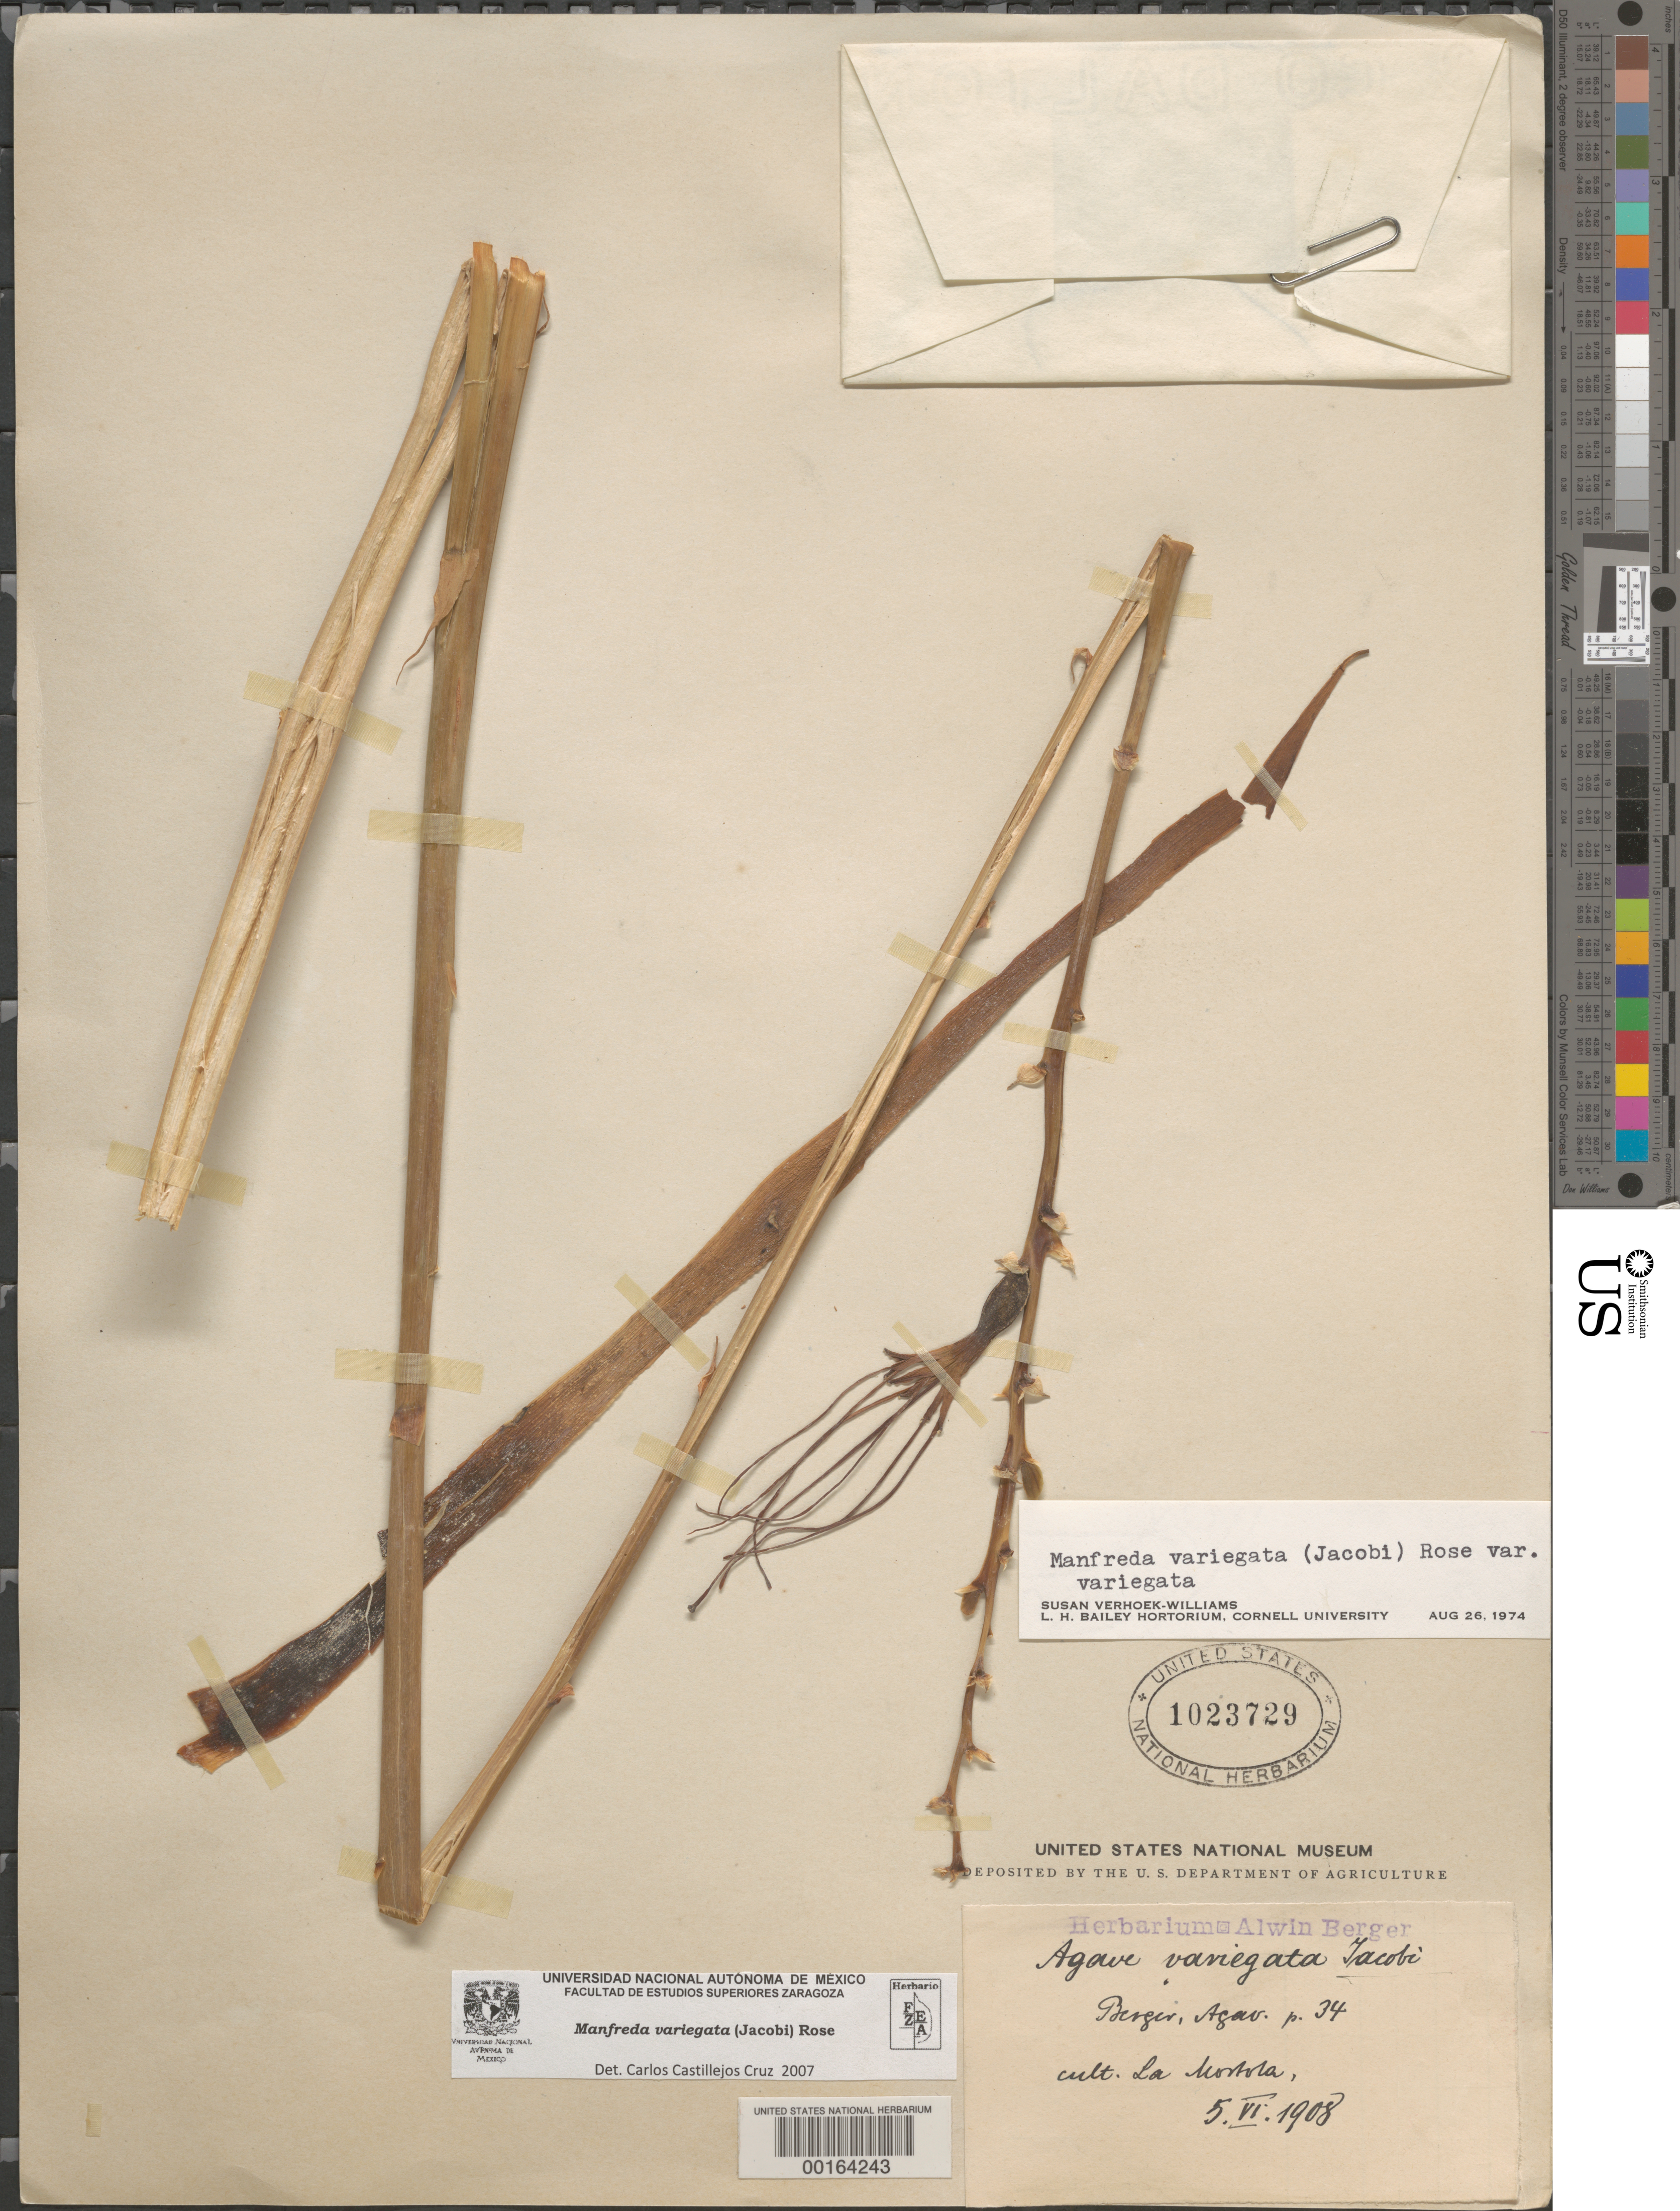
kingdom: Plantae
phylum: Tracheophyta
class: Liliopsida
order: Asparagales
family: Asparagaceae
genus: Manfreda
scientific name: Manfreda variegata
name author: (Jacobi) Rose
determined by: Castillejos-Cruz, C.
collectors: ex herb. A. Berger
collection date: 1909-06-02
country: Mexico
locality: Cultivated at La Mortola, Italy.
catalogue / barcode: US 1023729